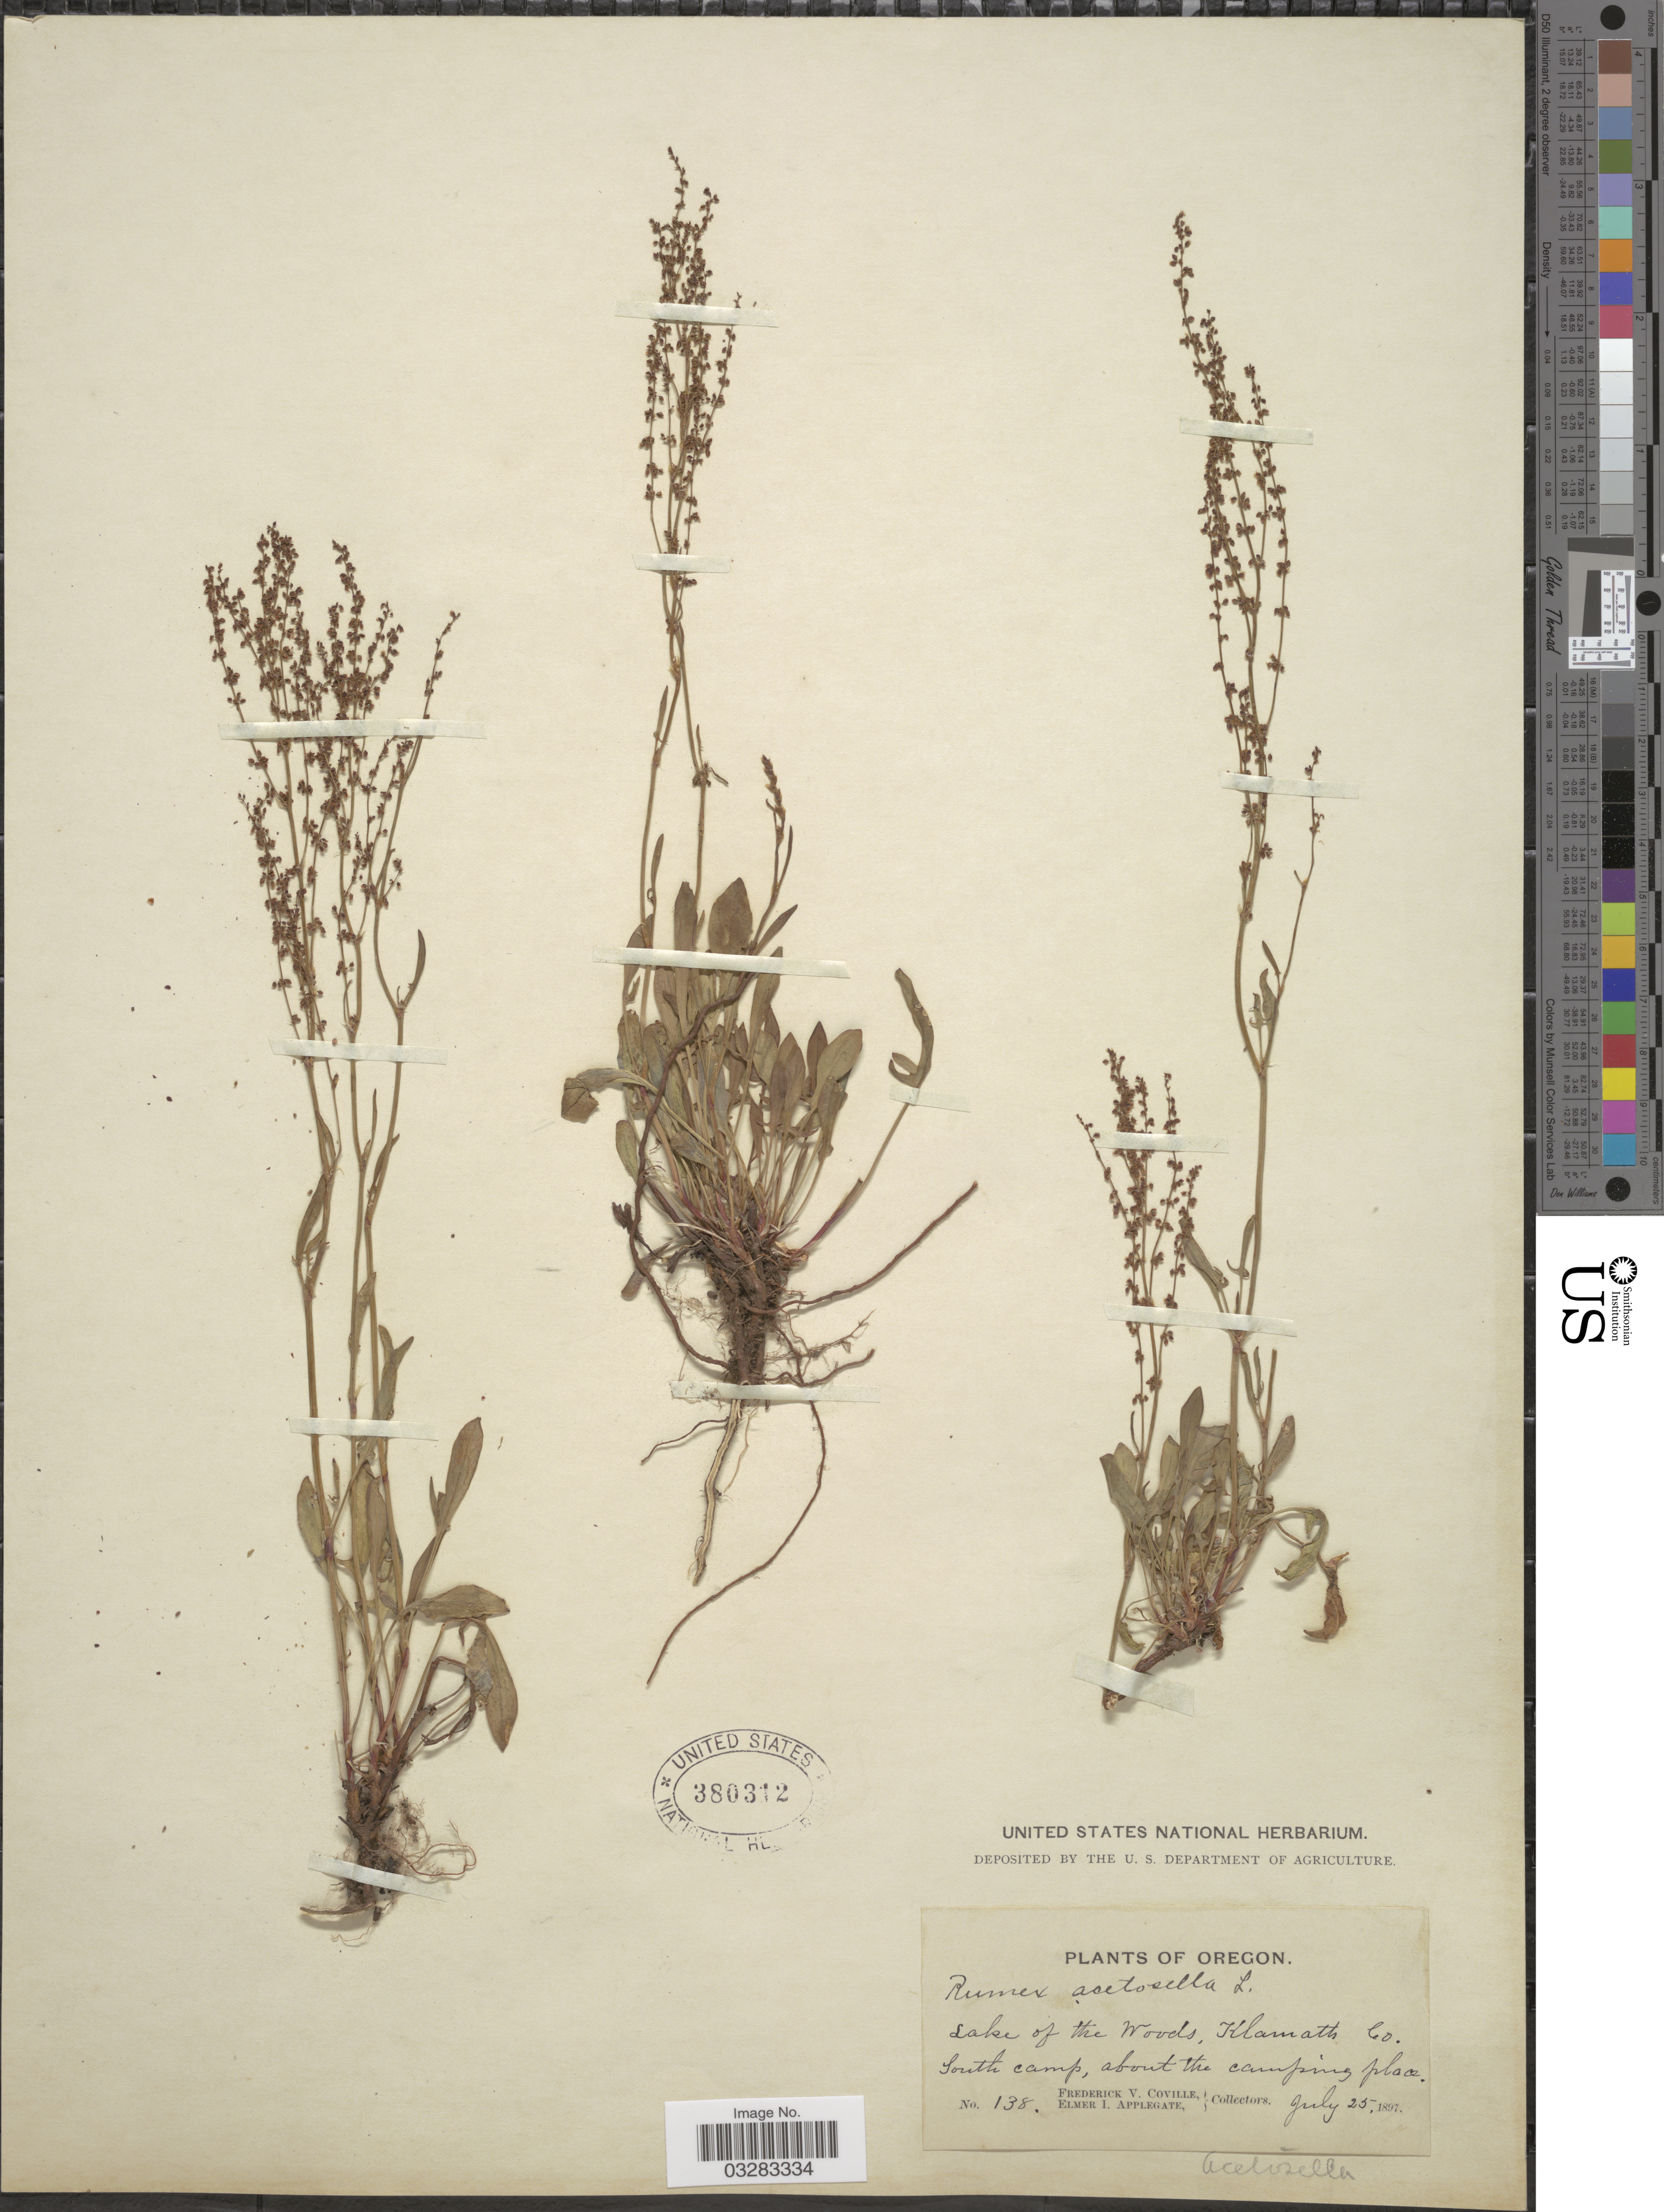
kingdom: Plantae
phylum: Tracheophyta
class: Magnoliopsida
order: Caryophyllales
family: Polygonaceae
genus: Rumex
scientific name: Rumex acetosella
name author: L.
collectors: F. V. Coville & E. I. Applegate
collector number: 138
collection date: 1897-07-25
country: United States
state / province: Oregon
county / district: Klamath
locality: Lake of the Woods, Klamath Co. South camp, about the camping place.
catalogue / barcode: US 380312